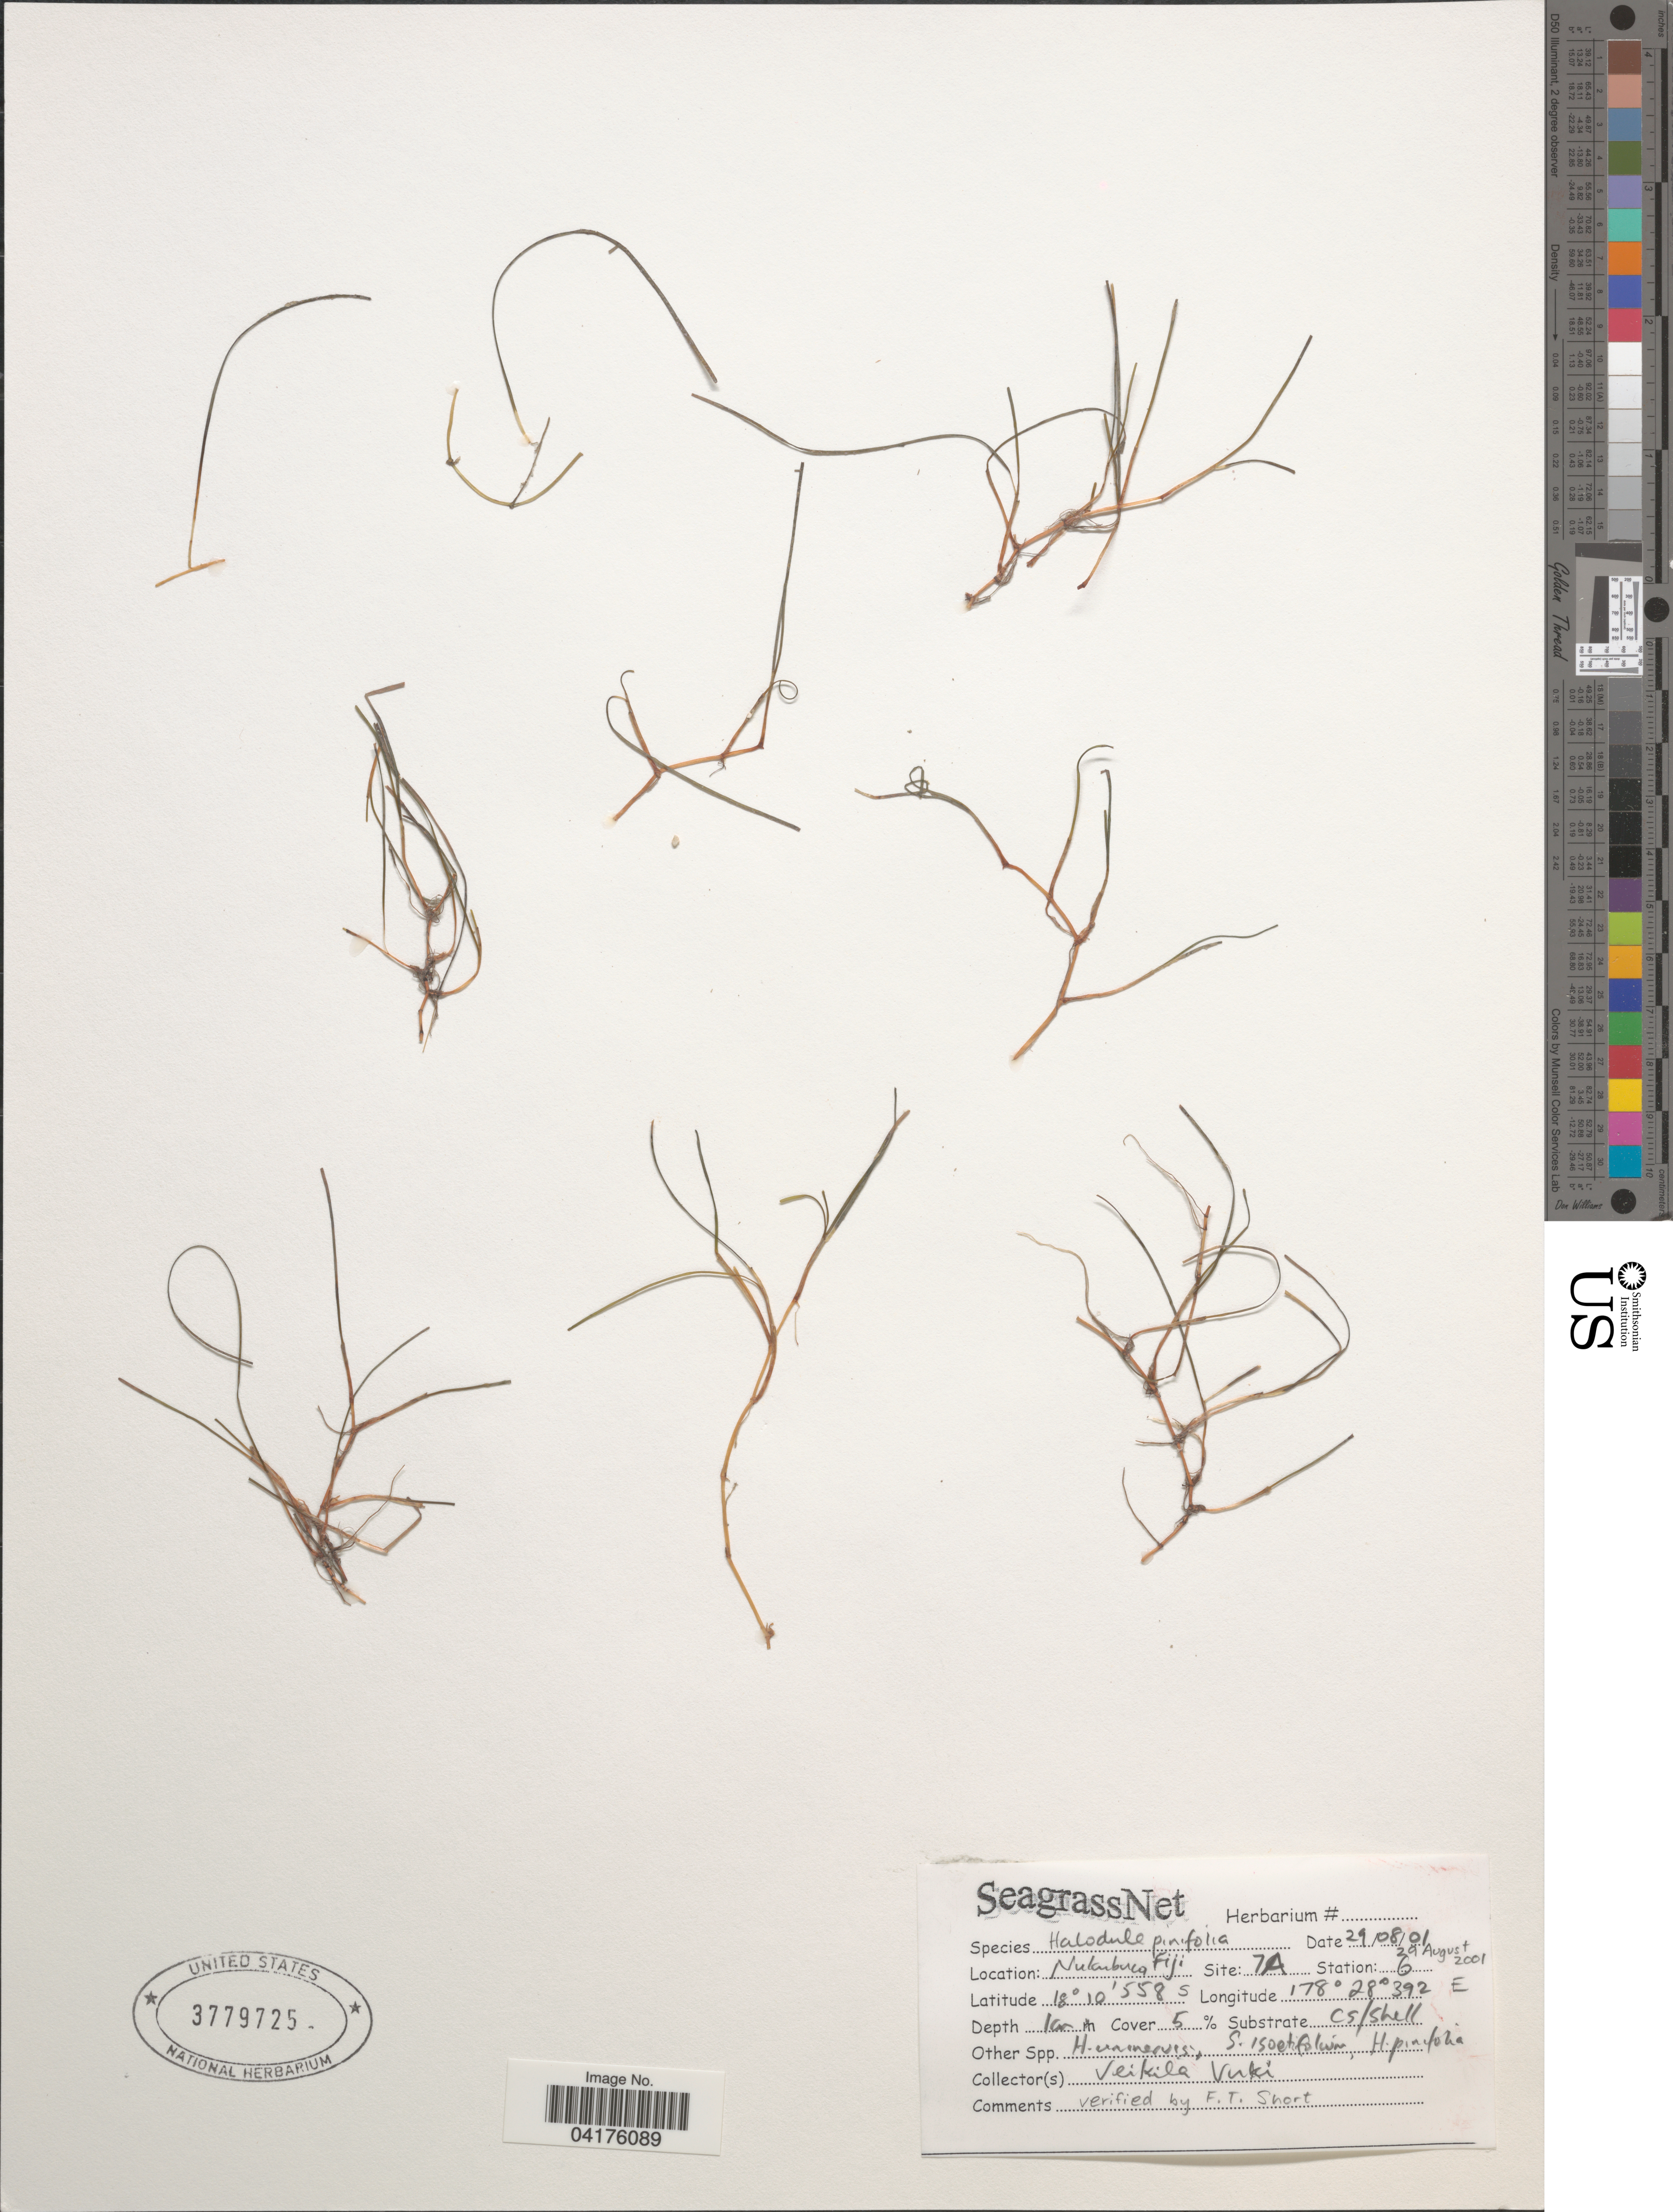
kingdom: Plantae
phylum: Tracheophyta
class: Liliopsida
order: Alismatales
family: Cymodoceaceae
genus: Halodule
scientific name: Halodule pinifolia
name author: (Miki) Hartog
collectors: V. Vuki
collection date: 2001-08-29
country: Fiji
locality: Nukubuco. Site: 7A. Station: 6.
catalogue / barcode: US 3779725